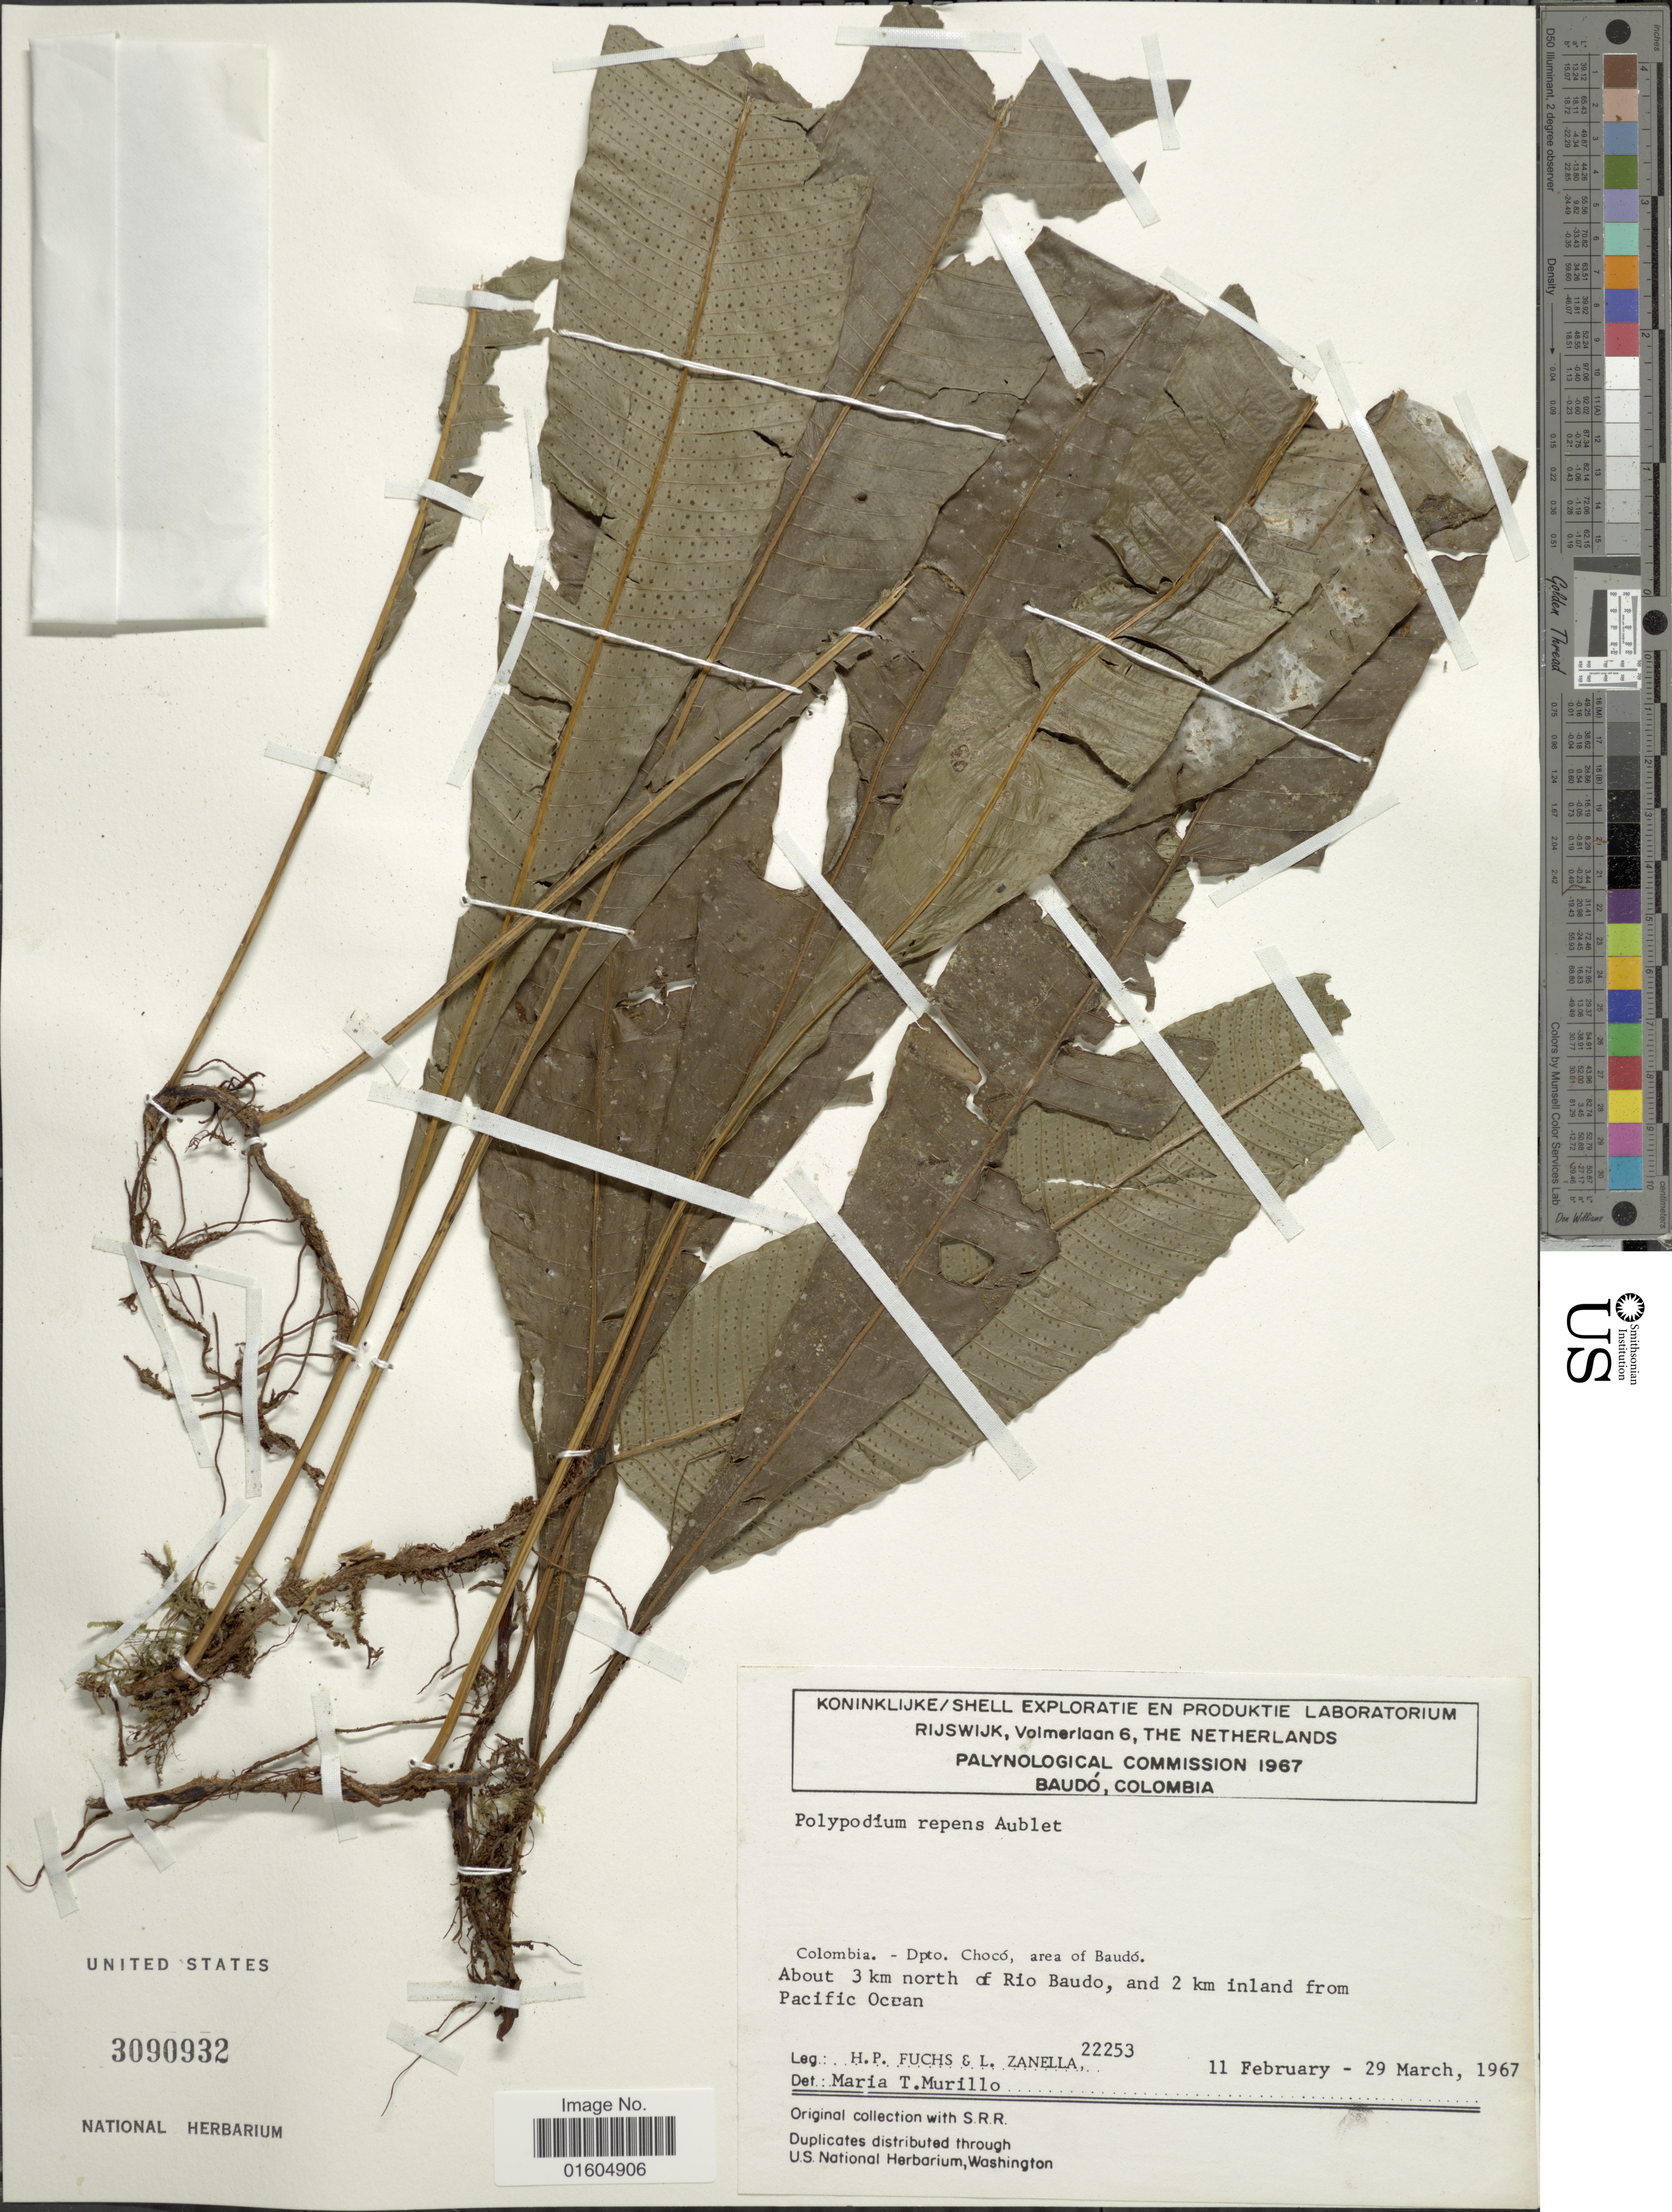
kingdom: Plantae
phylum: Tracheophyta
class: Polypodiopsida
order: Polypodiales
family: Polypodiaceae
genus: Campyloneurum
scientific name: Campyloneurum repens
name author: (Aubl.) C. Presl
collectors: H. P. Fuchs & L. Zanella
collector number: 22253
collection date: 1967-02-11/1967-03-29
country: Colombia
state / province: Chocó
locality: Colombia.- Dpto. Choco, area of Baudo. About 3 km north of Rio Baudo, and 3 km inland from Pacific Ocean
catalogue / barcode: US 3090932